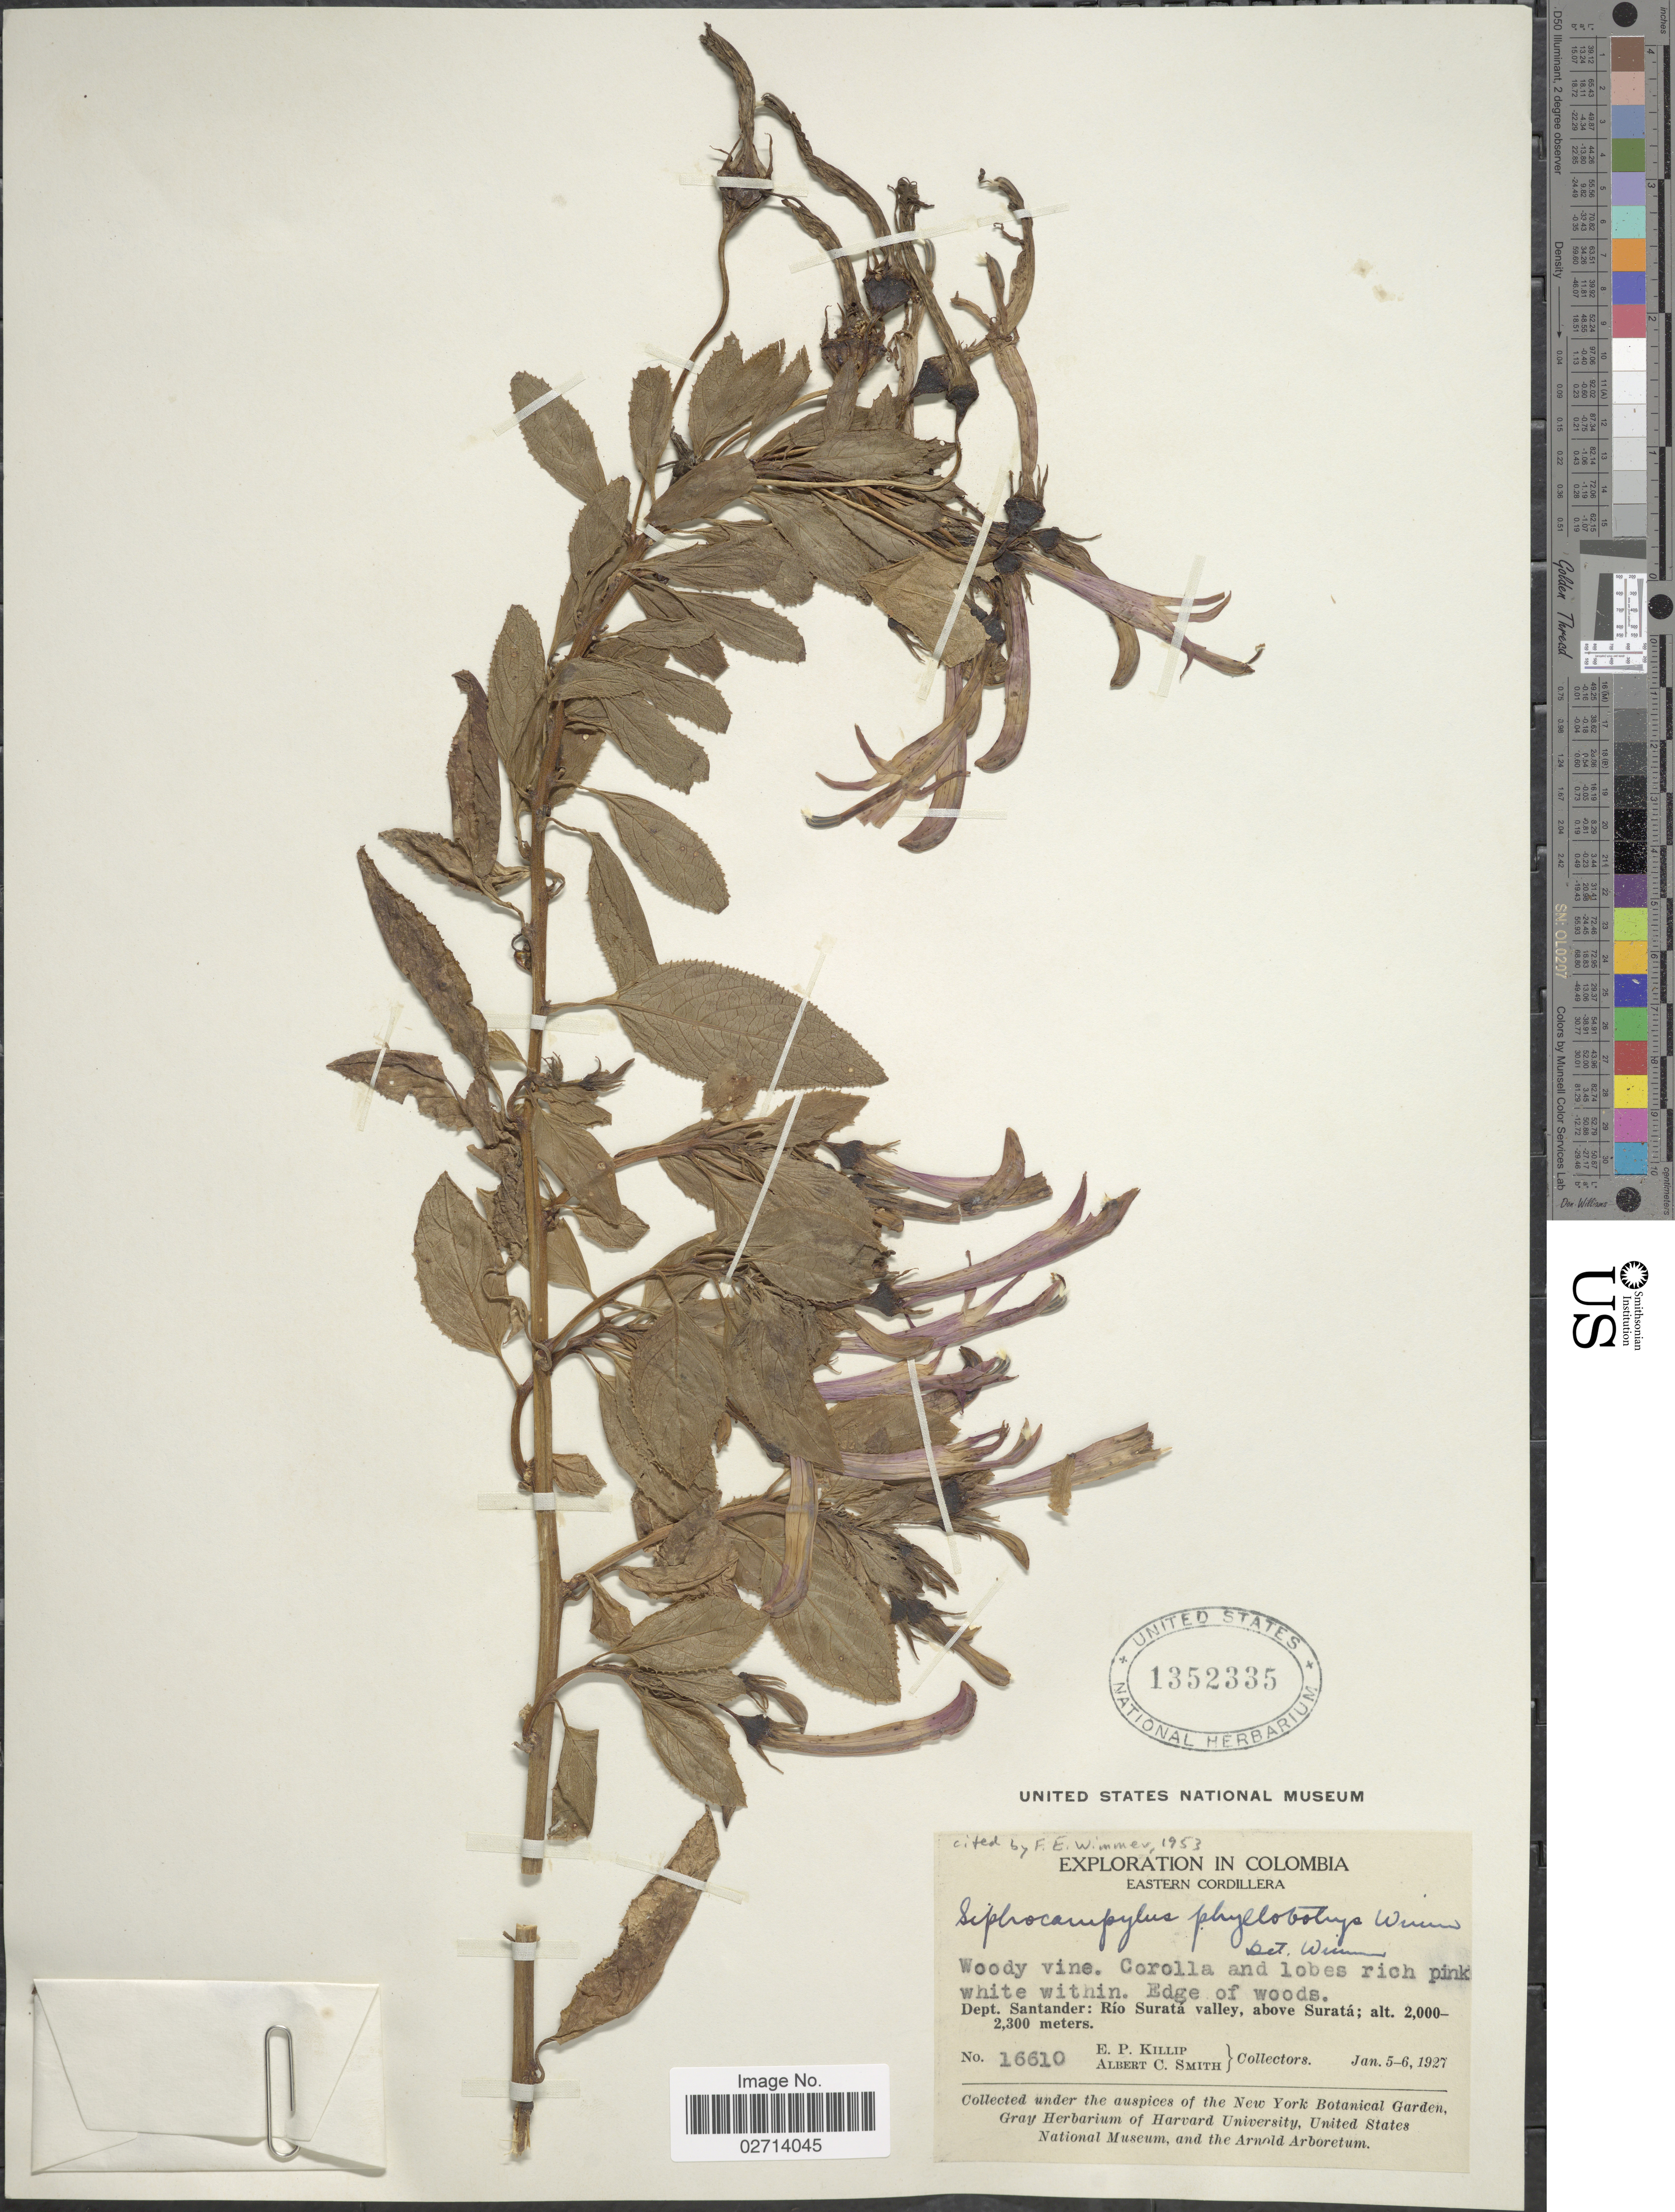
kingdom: Plantae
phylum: Tracheophyta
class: Magnoliopsida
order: Asterales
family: Campanulaceae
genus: Siphocampylus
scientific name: Siphocampylus phyllobotrys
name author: E. Wimm.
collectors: E. P. Killip & A. C. Smith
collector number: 16610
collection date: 1927-01-05/1927-01-06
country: Colombia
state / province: Santander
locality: Eastern Cordillera. Río Suratá valley, above Suratá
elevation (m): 2000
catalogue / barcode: US 1352335